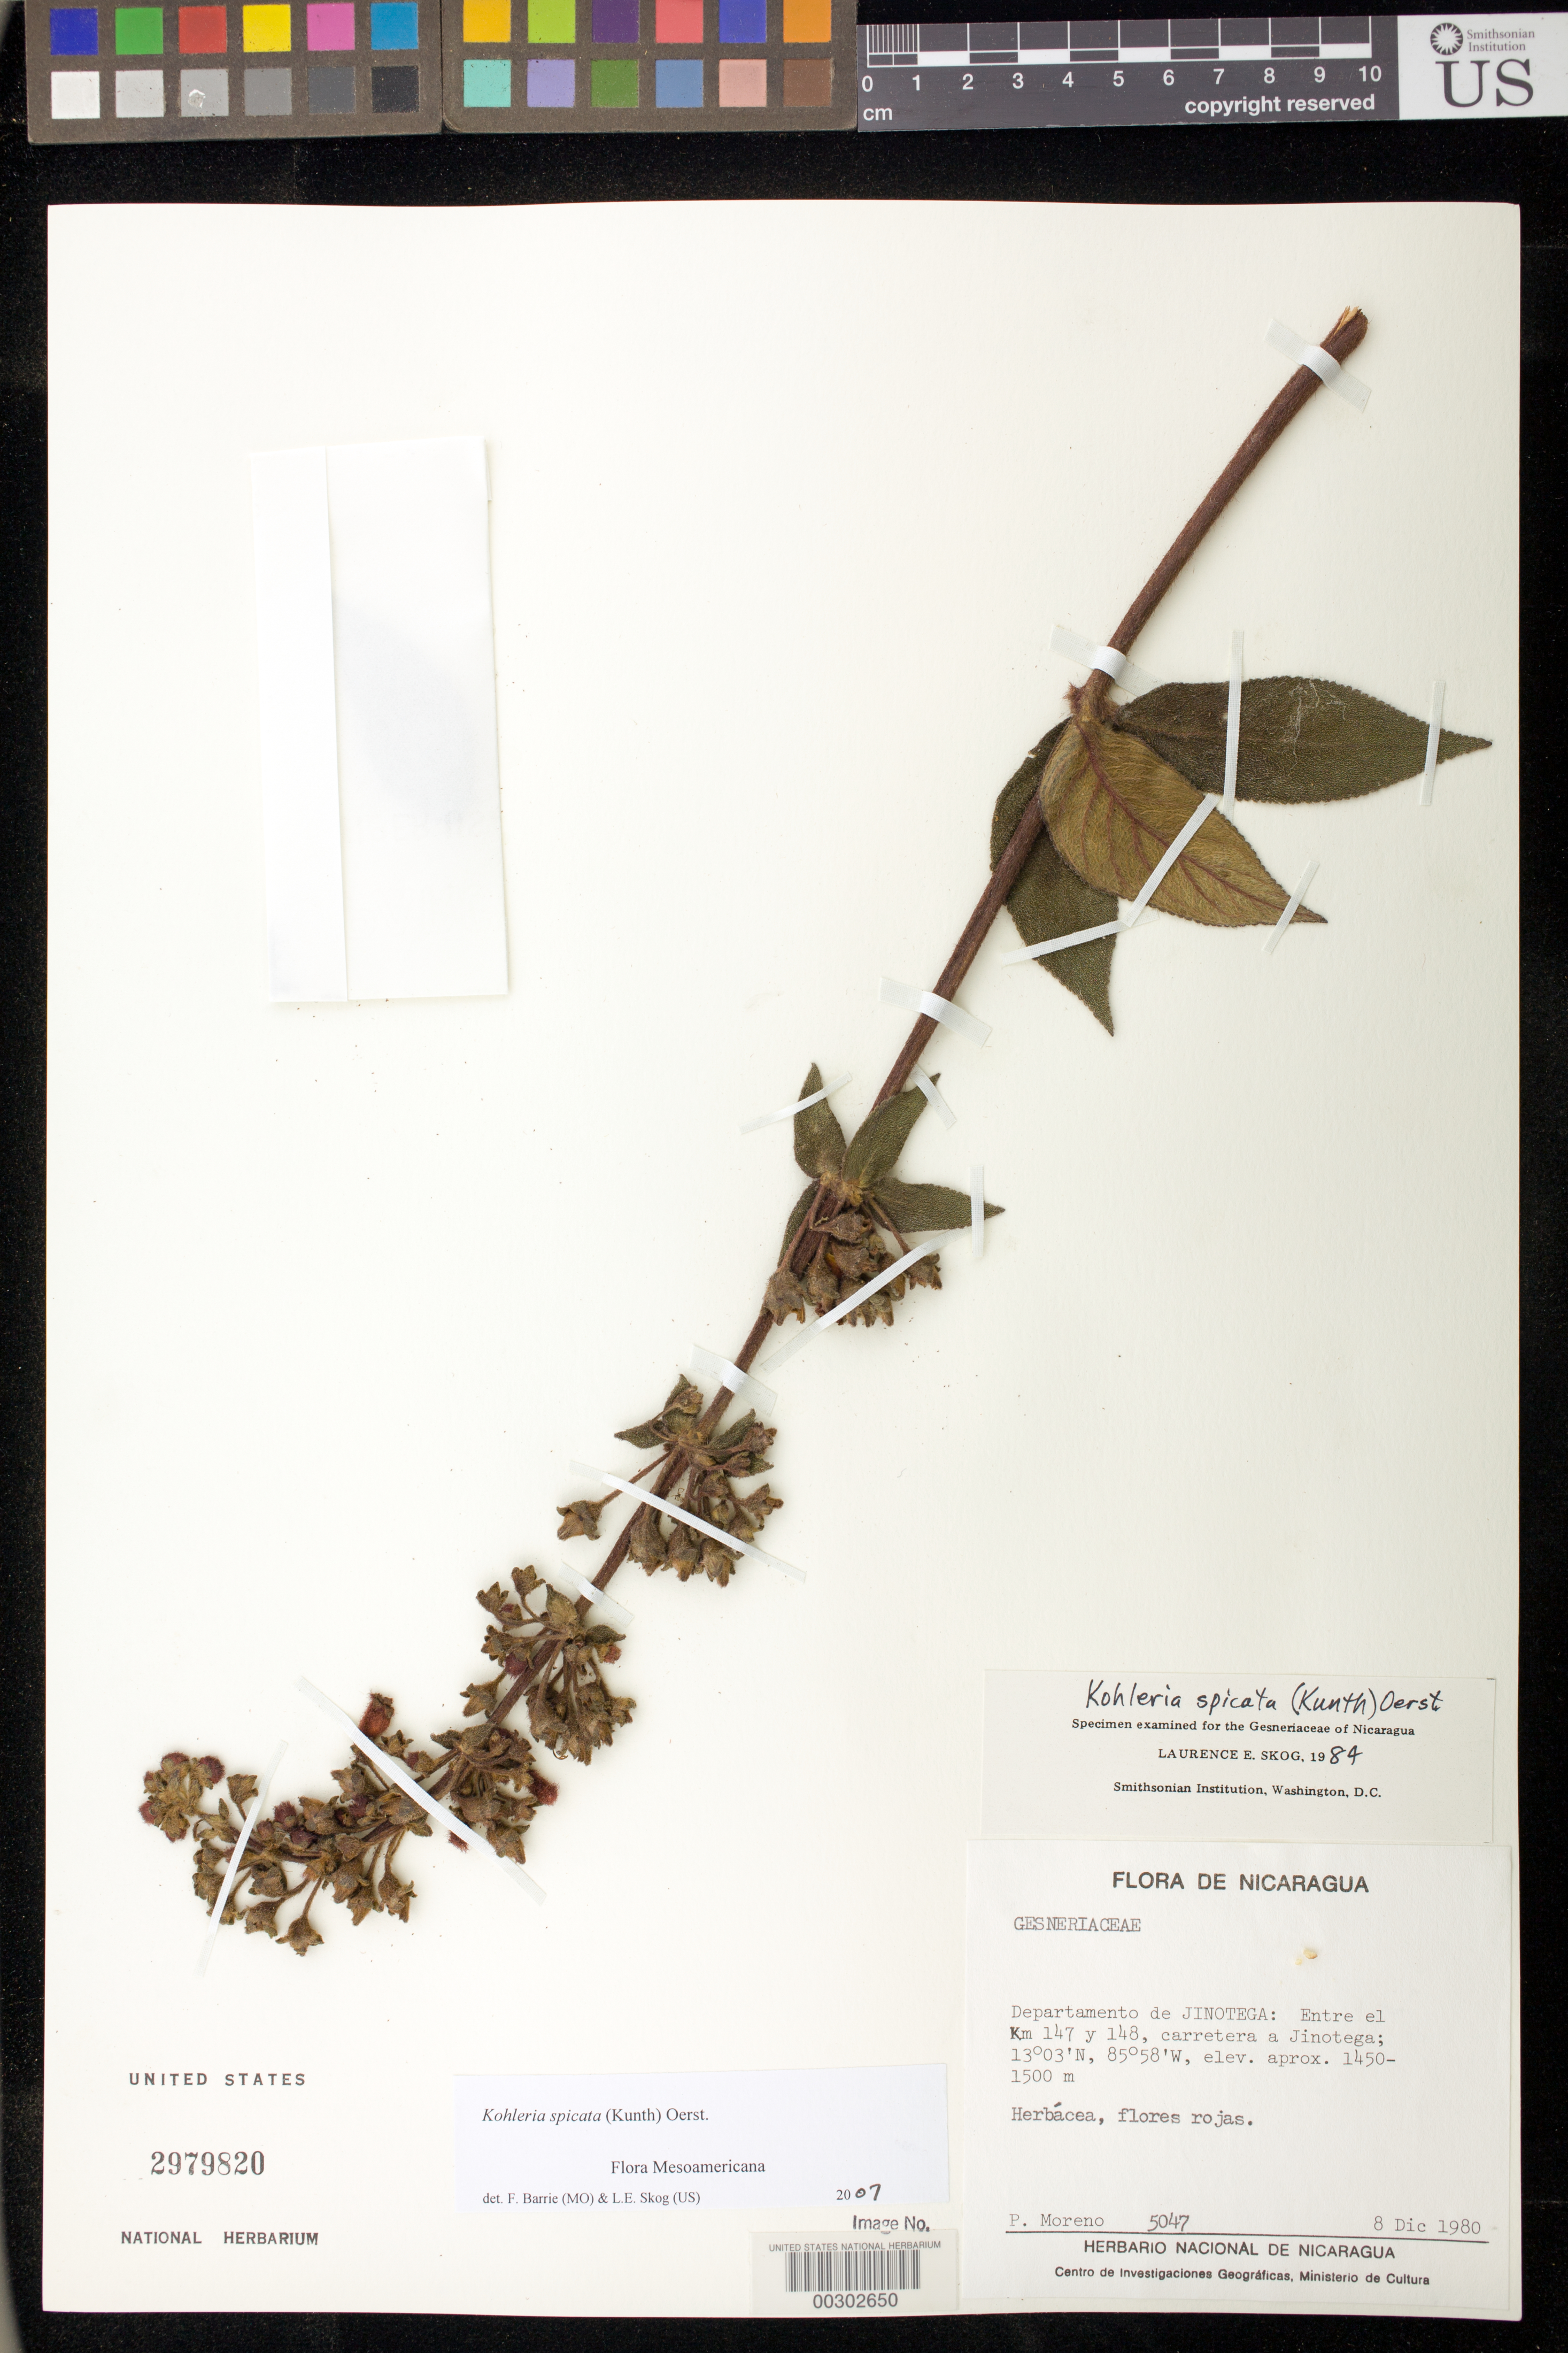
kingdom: Plantae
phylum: Tracheophyta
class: Magnoliopsida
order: Lamiales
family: Gesneriaceae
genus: Kohleria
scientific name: Kohleria spicata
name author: (Kunth) Oerst.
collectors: P. Moreno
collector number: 5047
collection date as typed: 08 Dec 1980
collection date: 1980-12-08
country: Nicaragua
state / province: Jinotega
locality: Between km 147 and 148, highway to Jinotega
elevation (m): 1450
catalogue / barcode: US 2979820